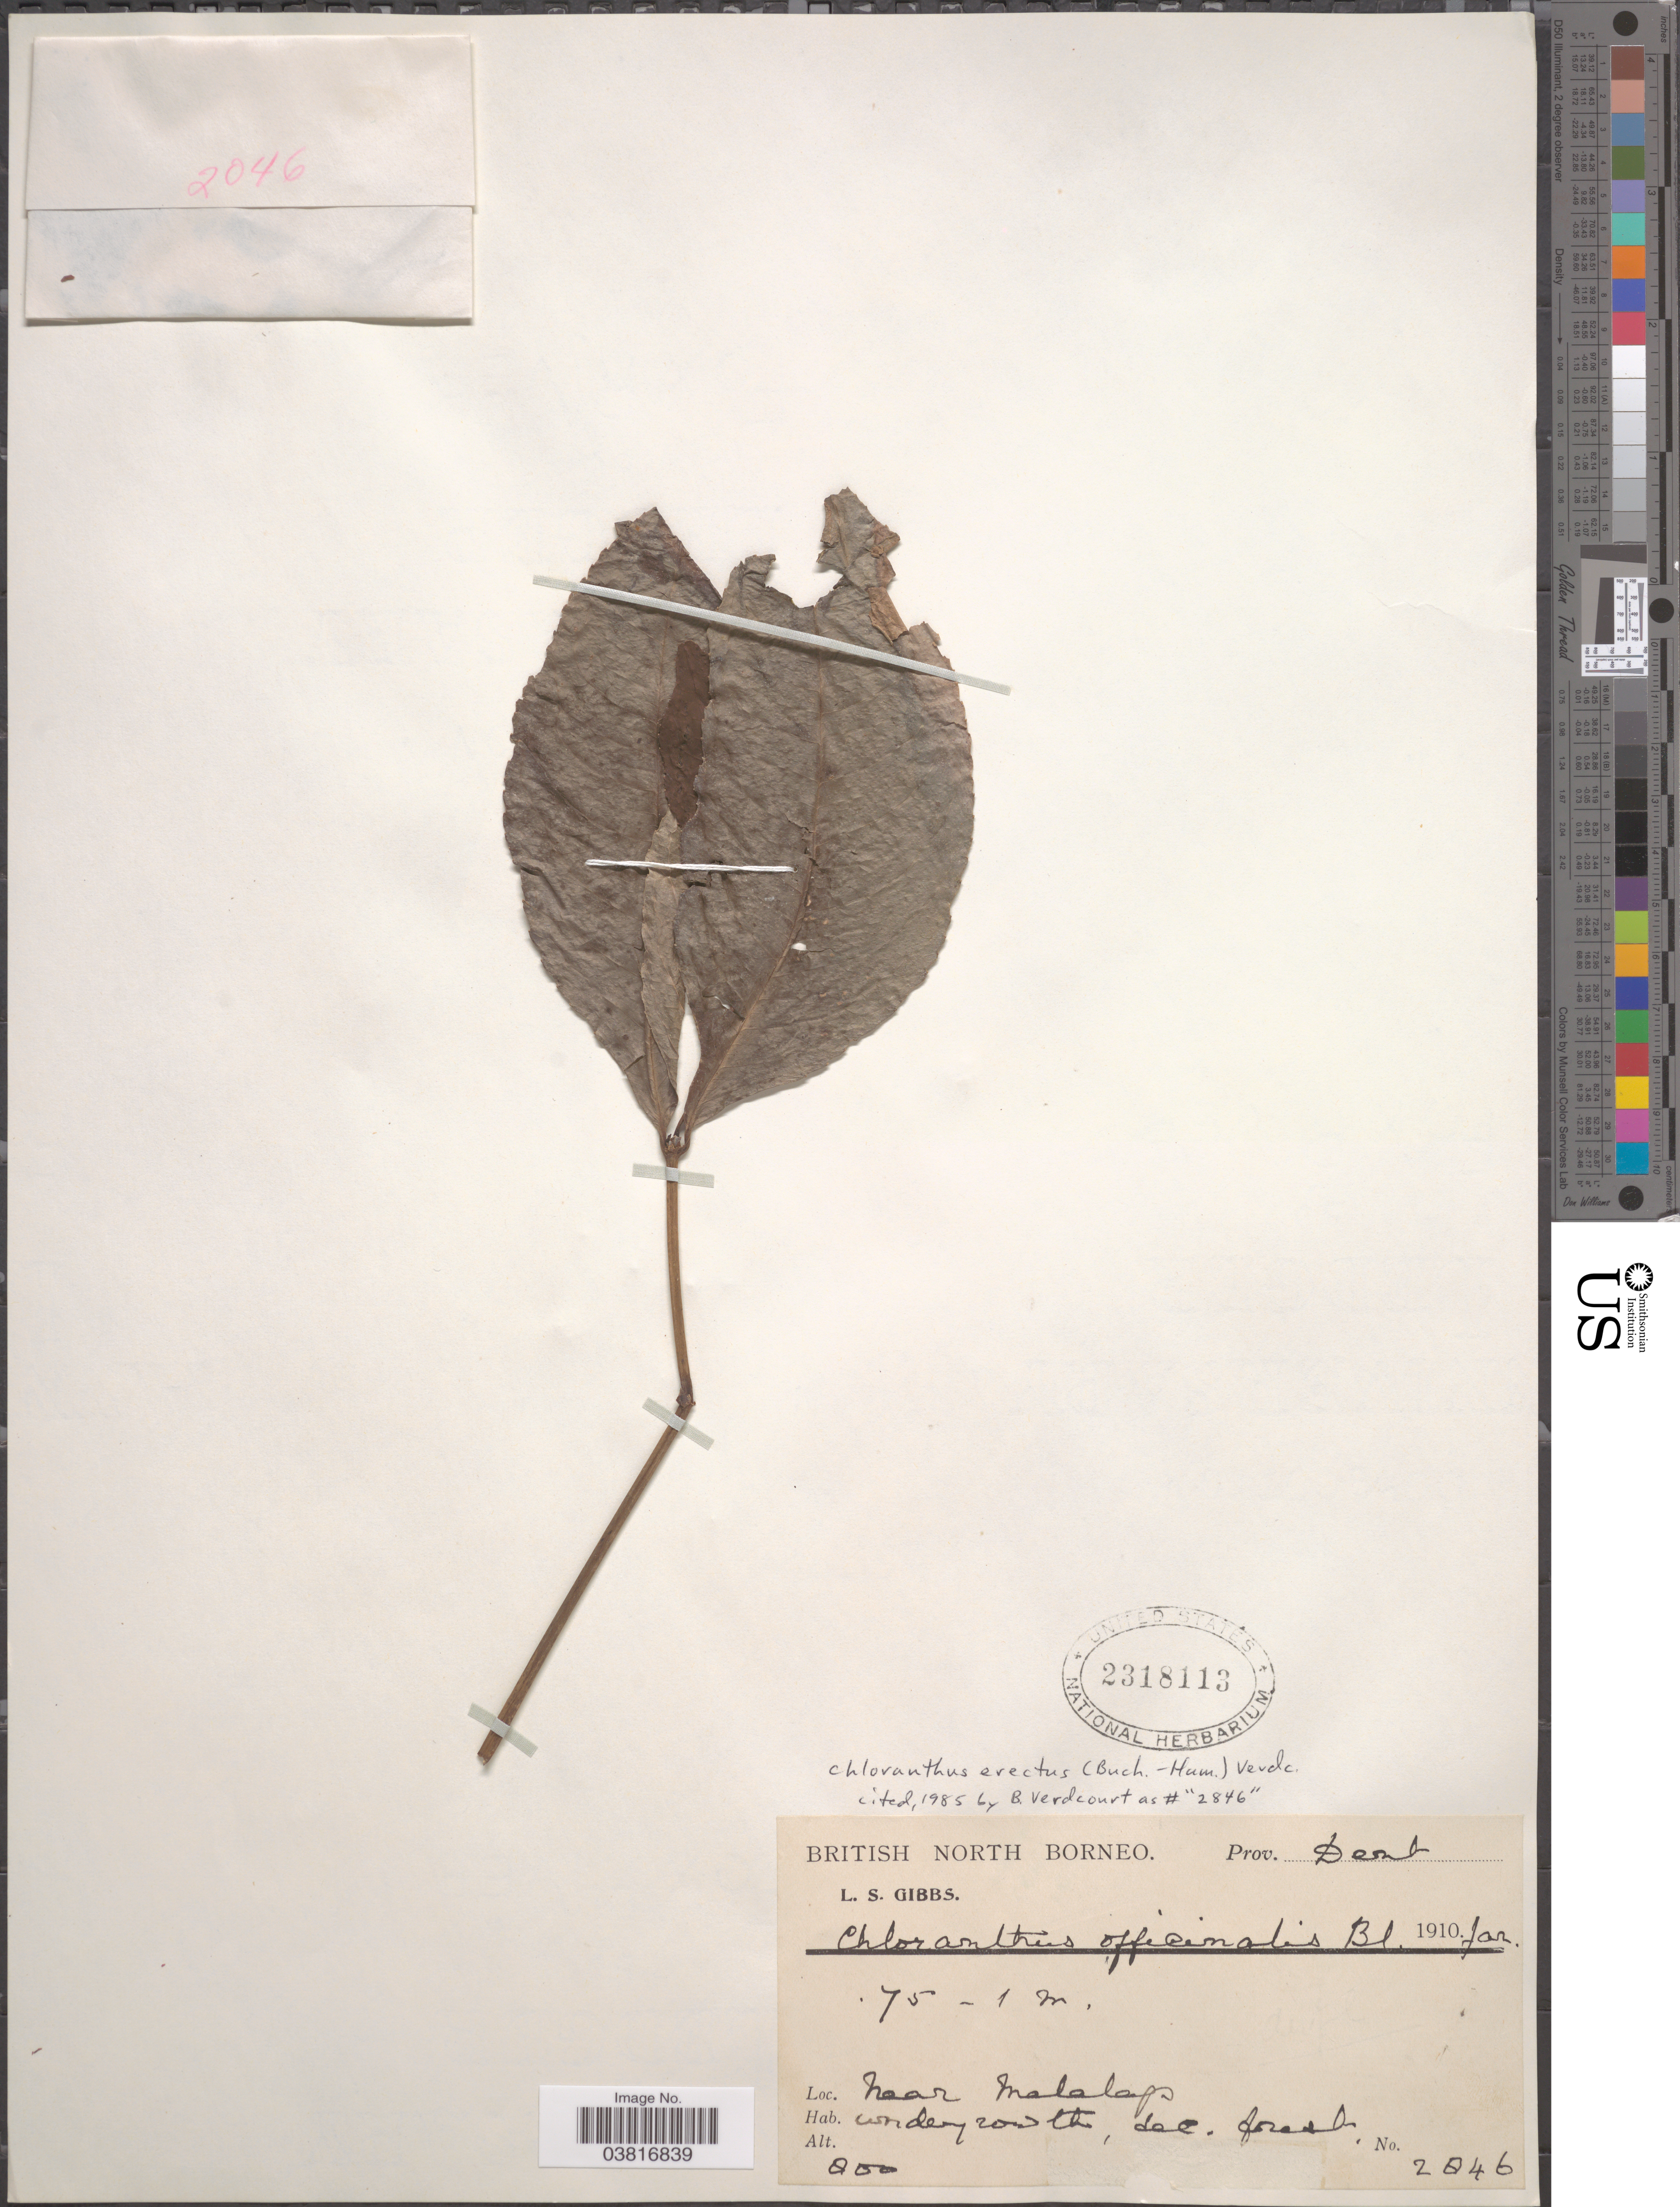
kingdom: Plantae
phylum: Tracheophyta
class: Magnoliopsida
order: Chloranthales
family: Chloranthaceae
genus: Chloranthus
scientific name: Chloranthus erectus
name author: (Buch.-Ham.) Verdc.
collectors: L. S.Gibbs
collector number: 2846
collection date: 1910-01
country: Malaysia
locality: British North Borneo. Prov. Dent. Near Melalap.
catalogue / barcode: US 2318113